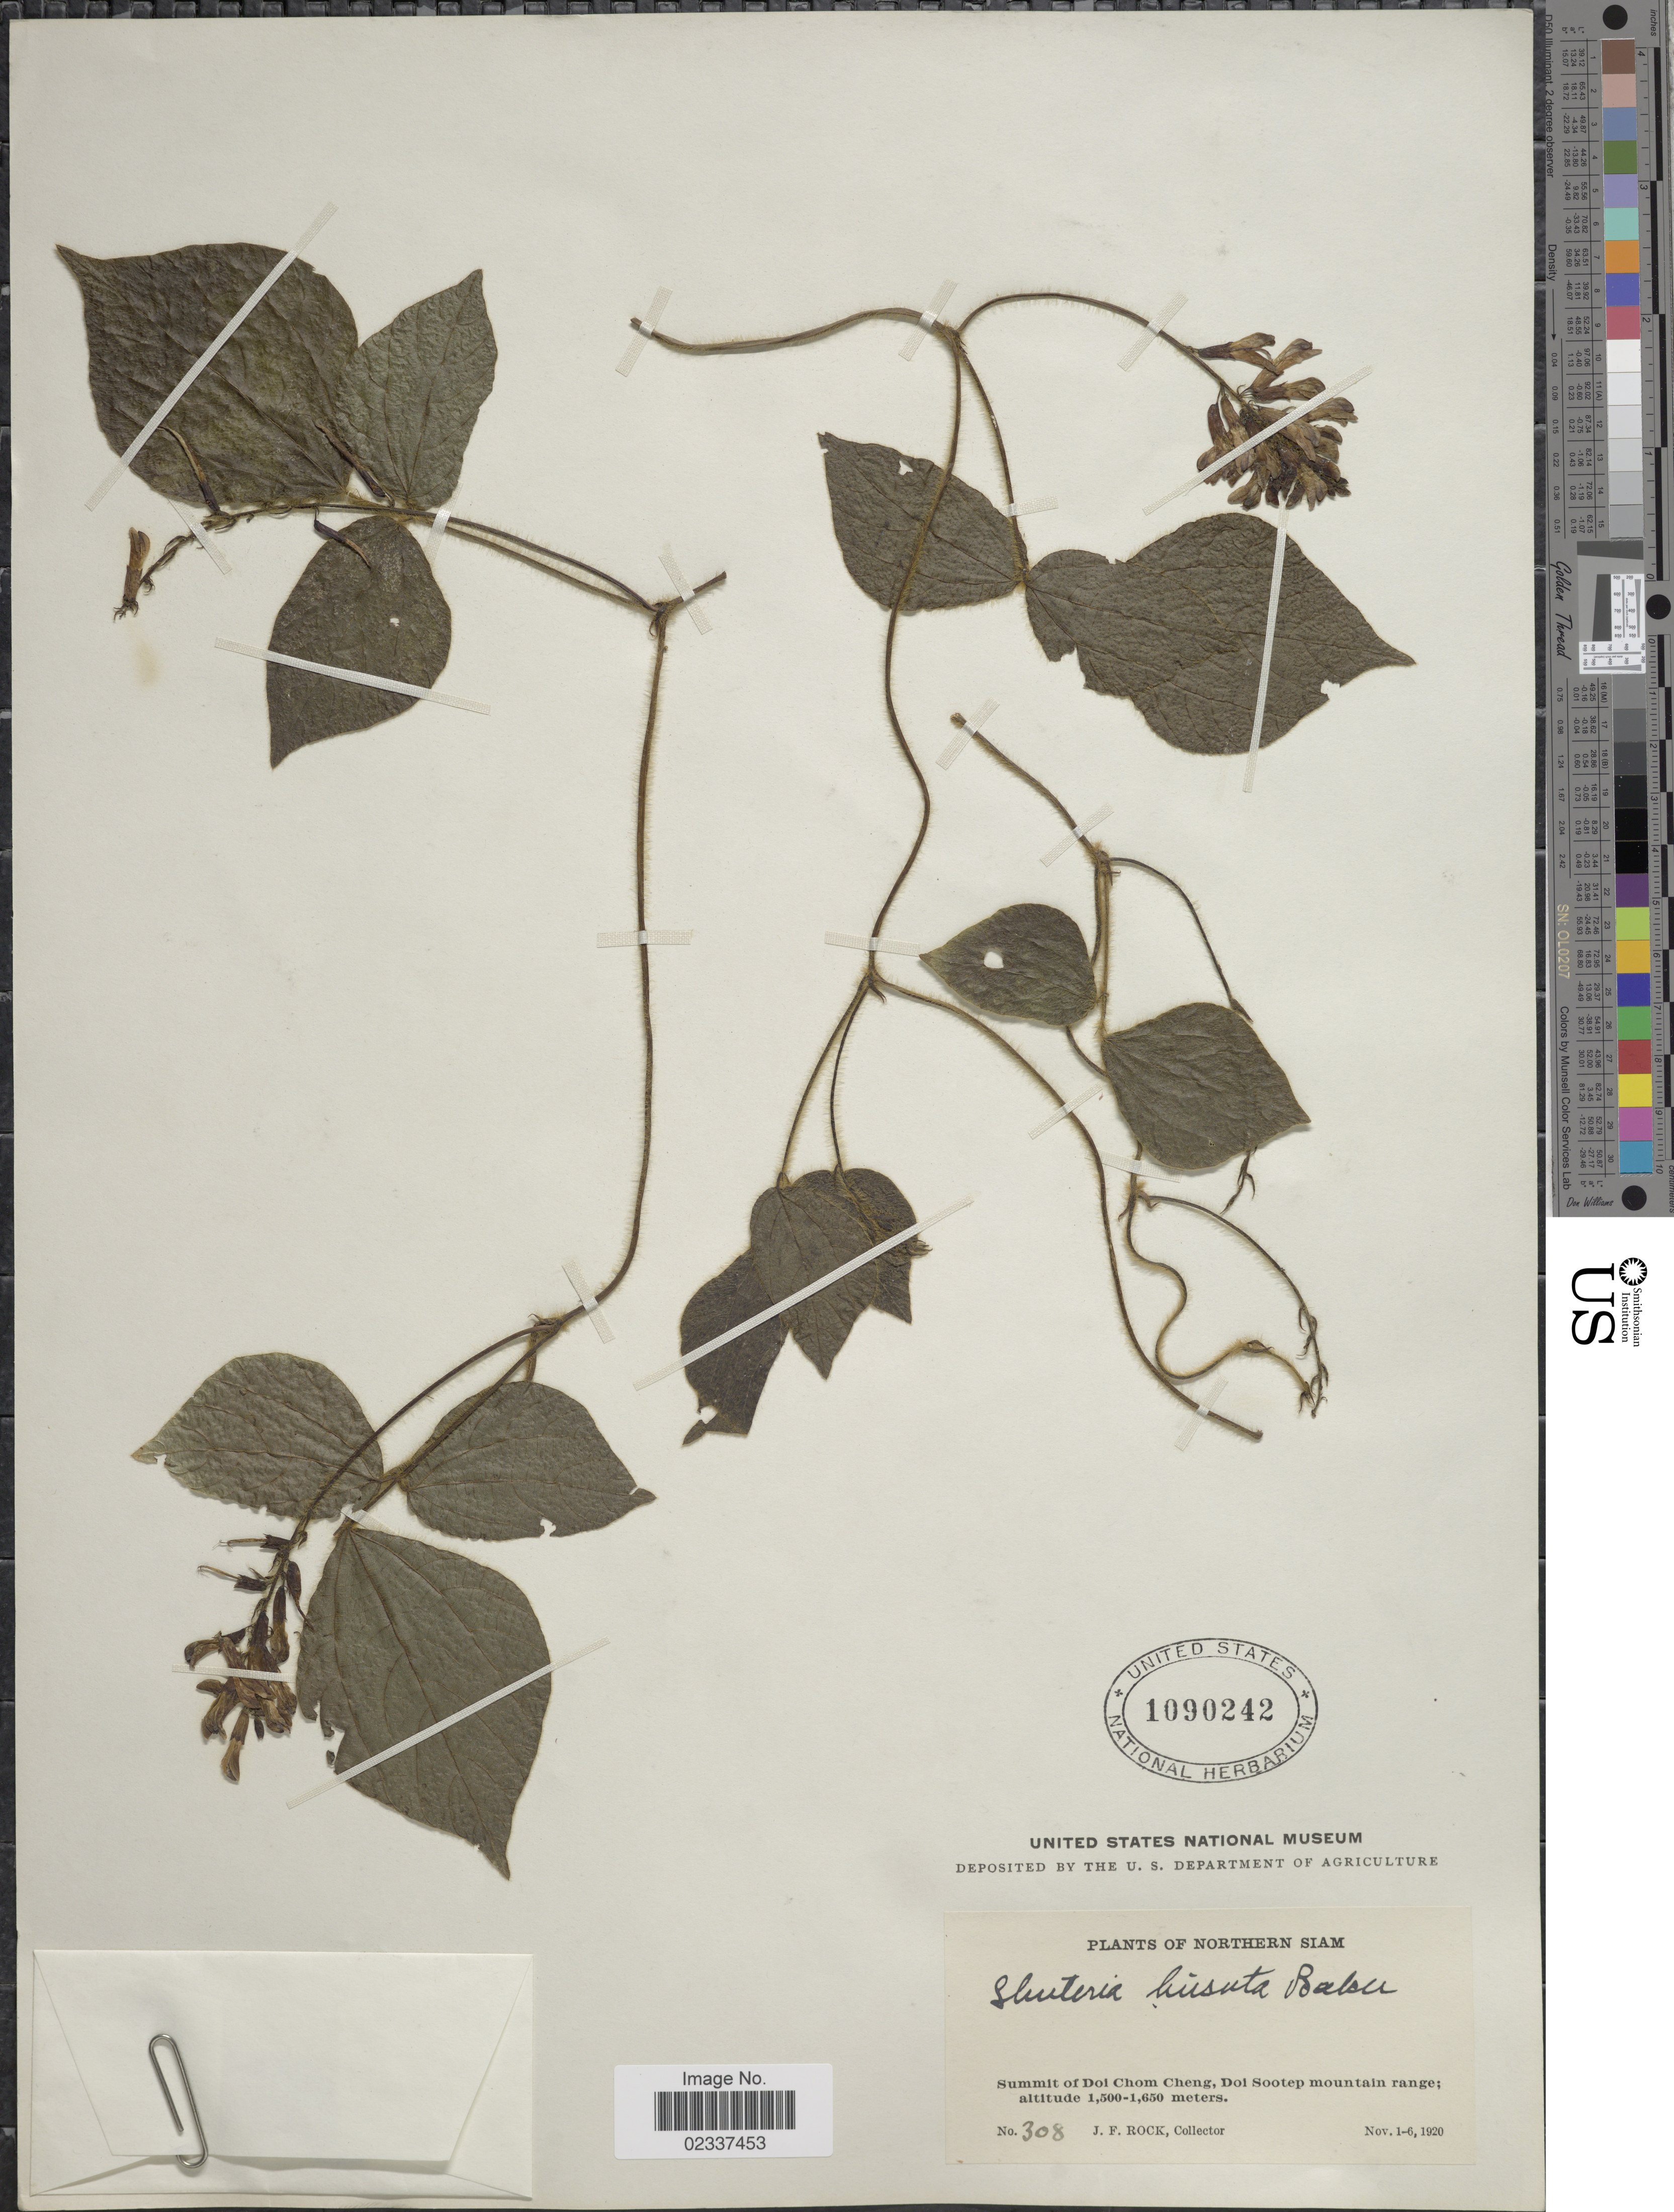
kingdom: Plantae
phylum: Tracheophyta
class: Magnoliopsida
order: Fabales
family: Fabaceae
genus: Harashuteria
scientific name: Harashuteria hirsuta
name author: (Baker) H. Ohashi & K. Ohashi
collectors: J. Rock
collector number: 308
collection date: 1920-11-01/1920-11-06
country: Thailand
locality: Northern Siam, Summit and Doi Chum Cheng, Doi Sootep mountain range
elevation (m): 1500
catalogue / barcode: US 1090242